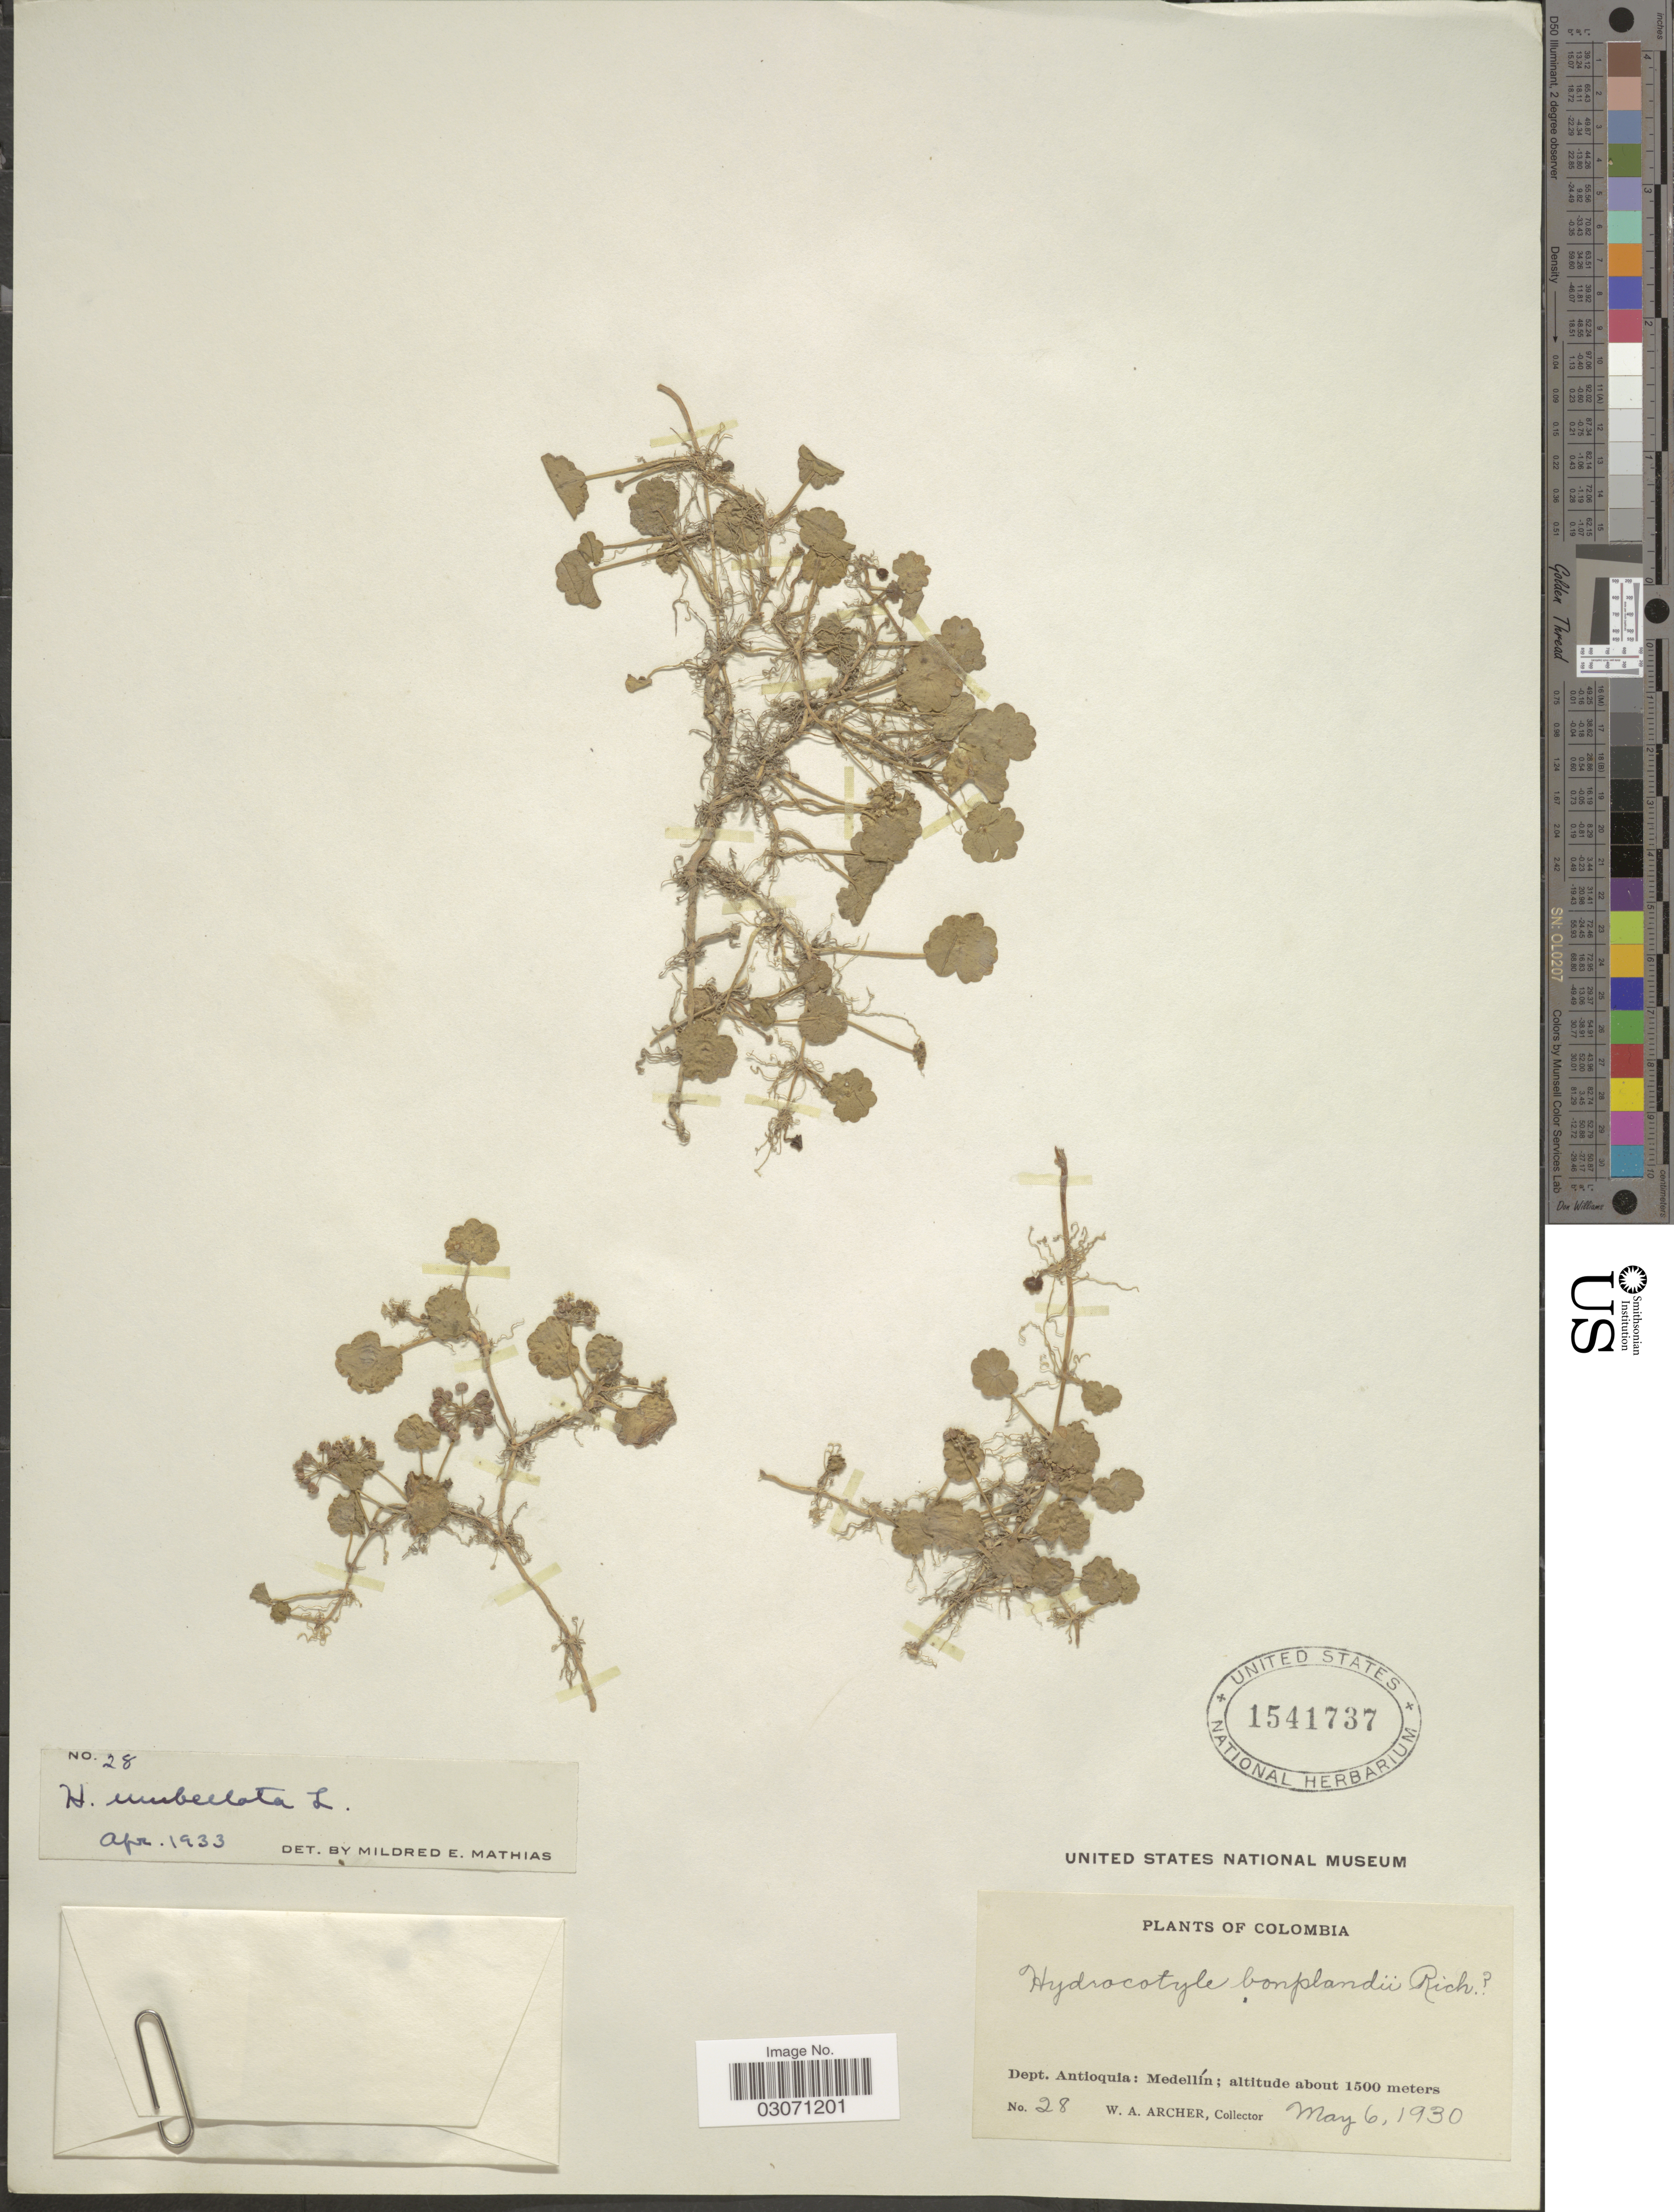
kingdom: Plantae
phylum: Tracheophyta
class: Magnoliopsida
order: Apiales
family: Araliaceae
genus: Hydrocotyle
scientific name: Hydrocotyle umbellata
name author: L.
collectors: W. Archer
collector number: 28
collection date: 1930-05-06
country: Colombia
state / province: Antioquia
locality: Dept. Antioquia: Medellín.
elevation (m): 1500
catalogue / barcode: US 1541737